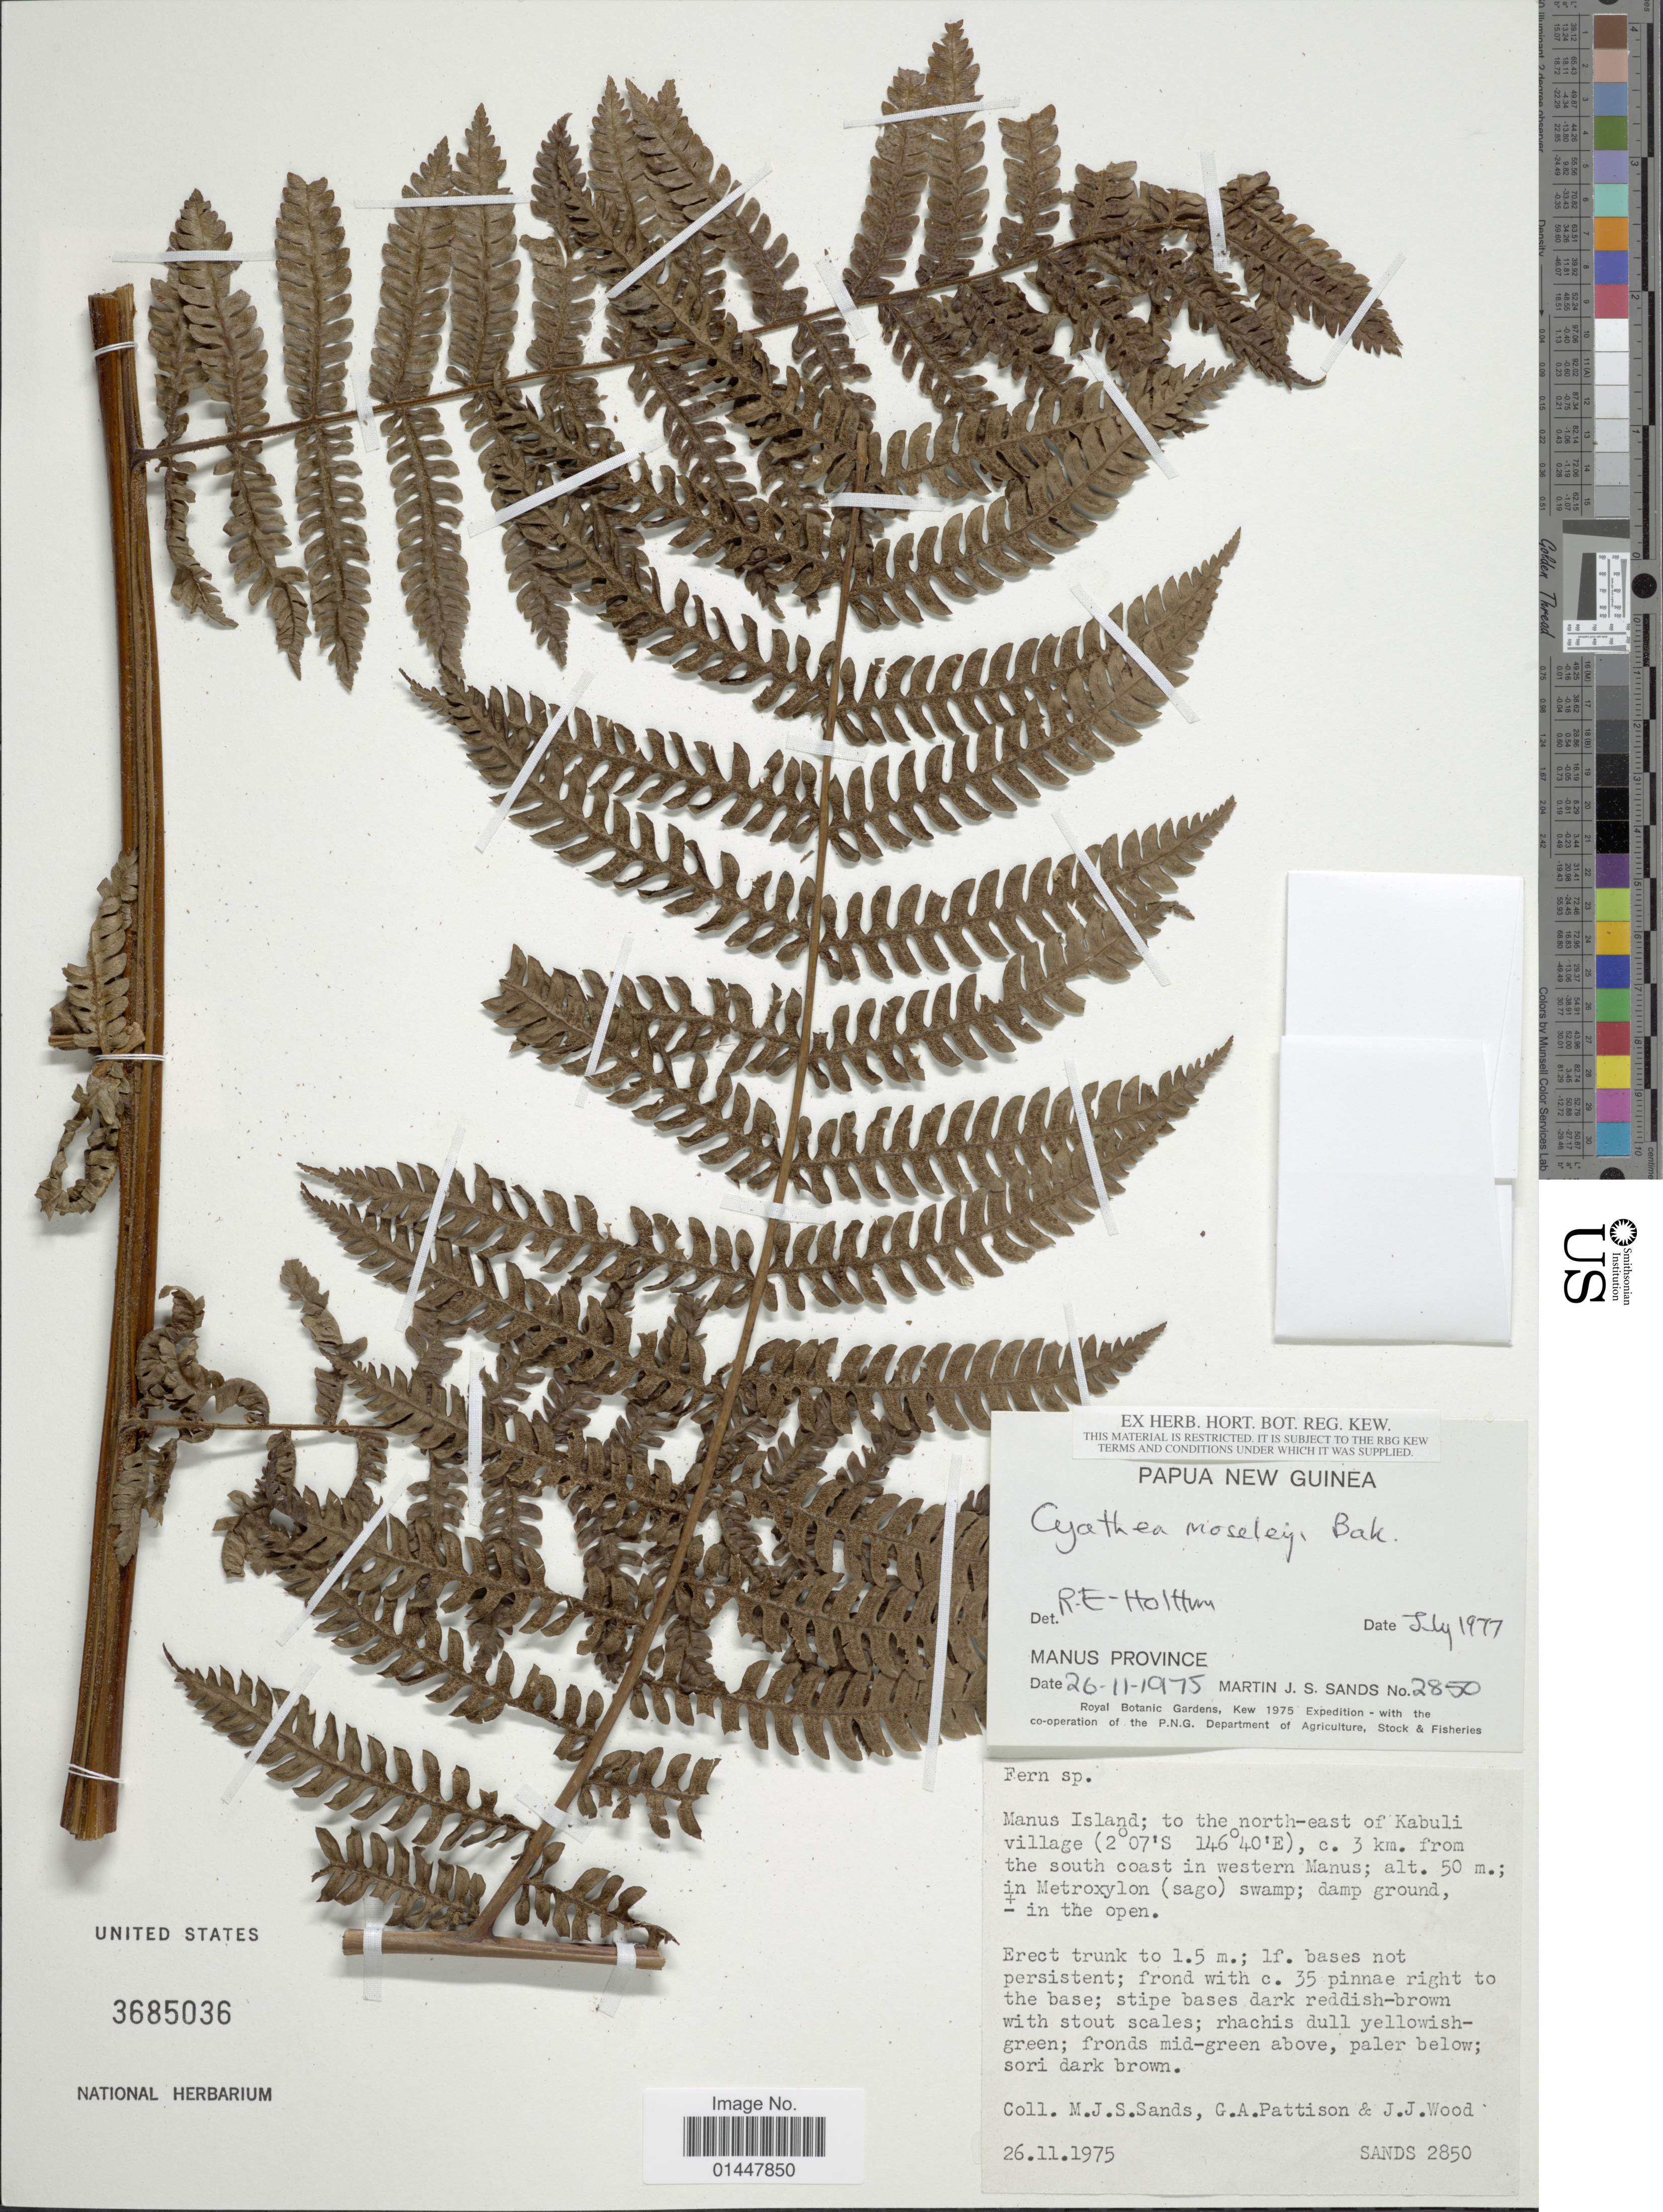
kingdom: Plantae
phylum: Tracheophyta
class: Polypodiopsida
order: Cyatheales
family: Cyatheaceae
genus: Sphaeropteris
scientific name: Sphaeropteris moseleyi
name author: (Baker) R.M. Tryon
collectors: M. Sands, G. Pattison & J. Wood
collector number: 2850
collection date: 1975-11-26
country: Papua New Guinea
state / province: Manus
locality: Manus Province, Manus Island, to the north-east of Kabuli village, c. 3 km from the south coast in western Manus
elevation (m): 50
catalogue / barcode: US 3685036